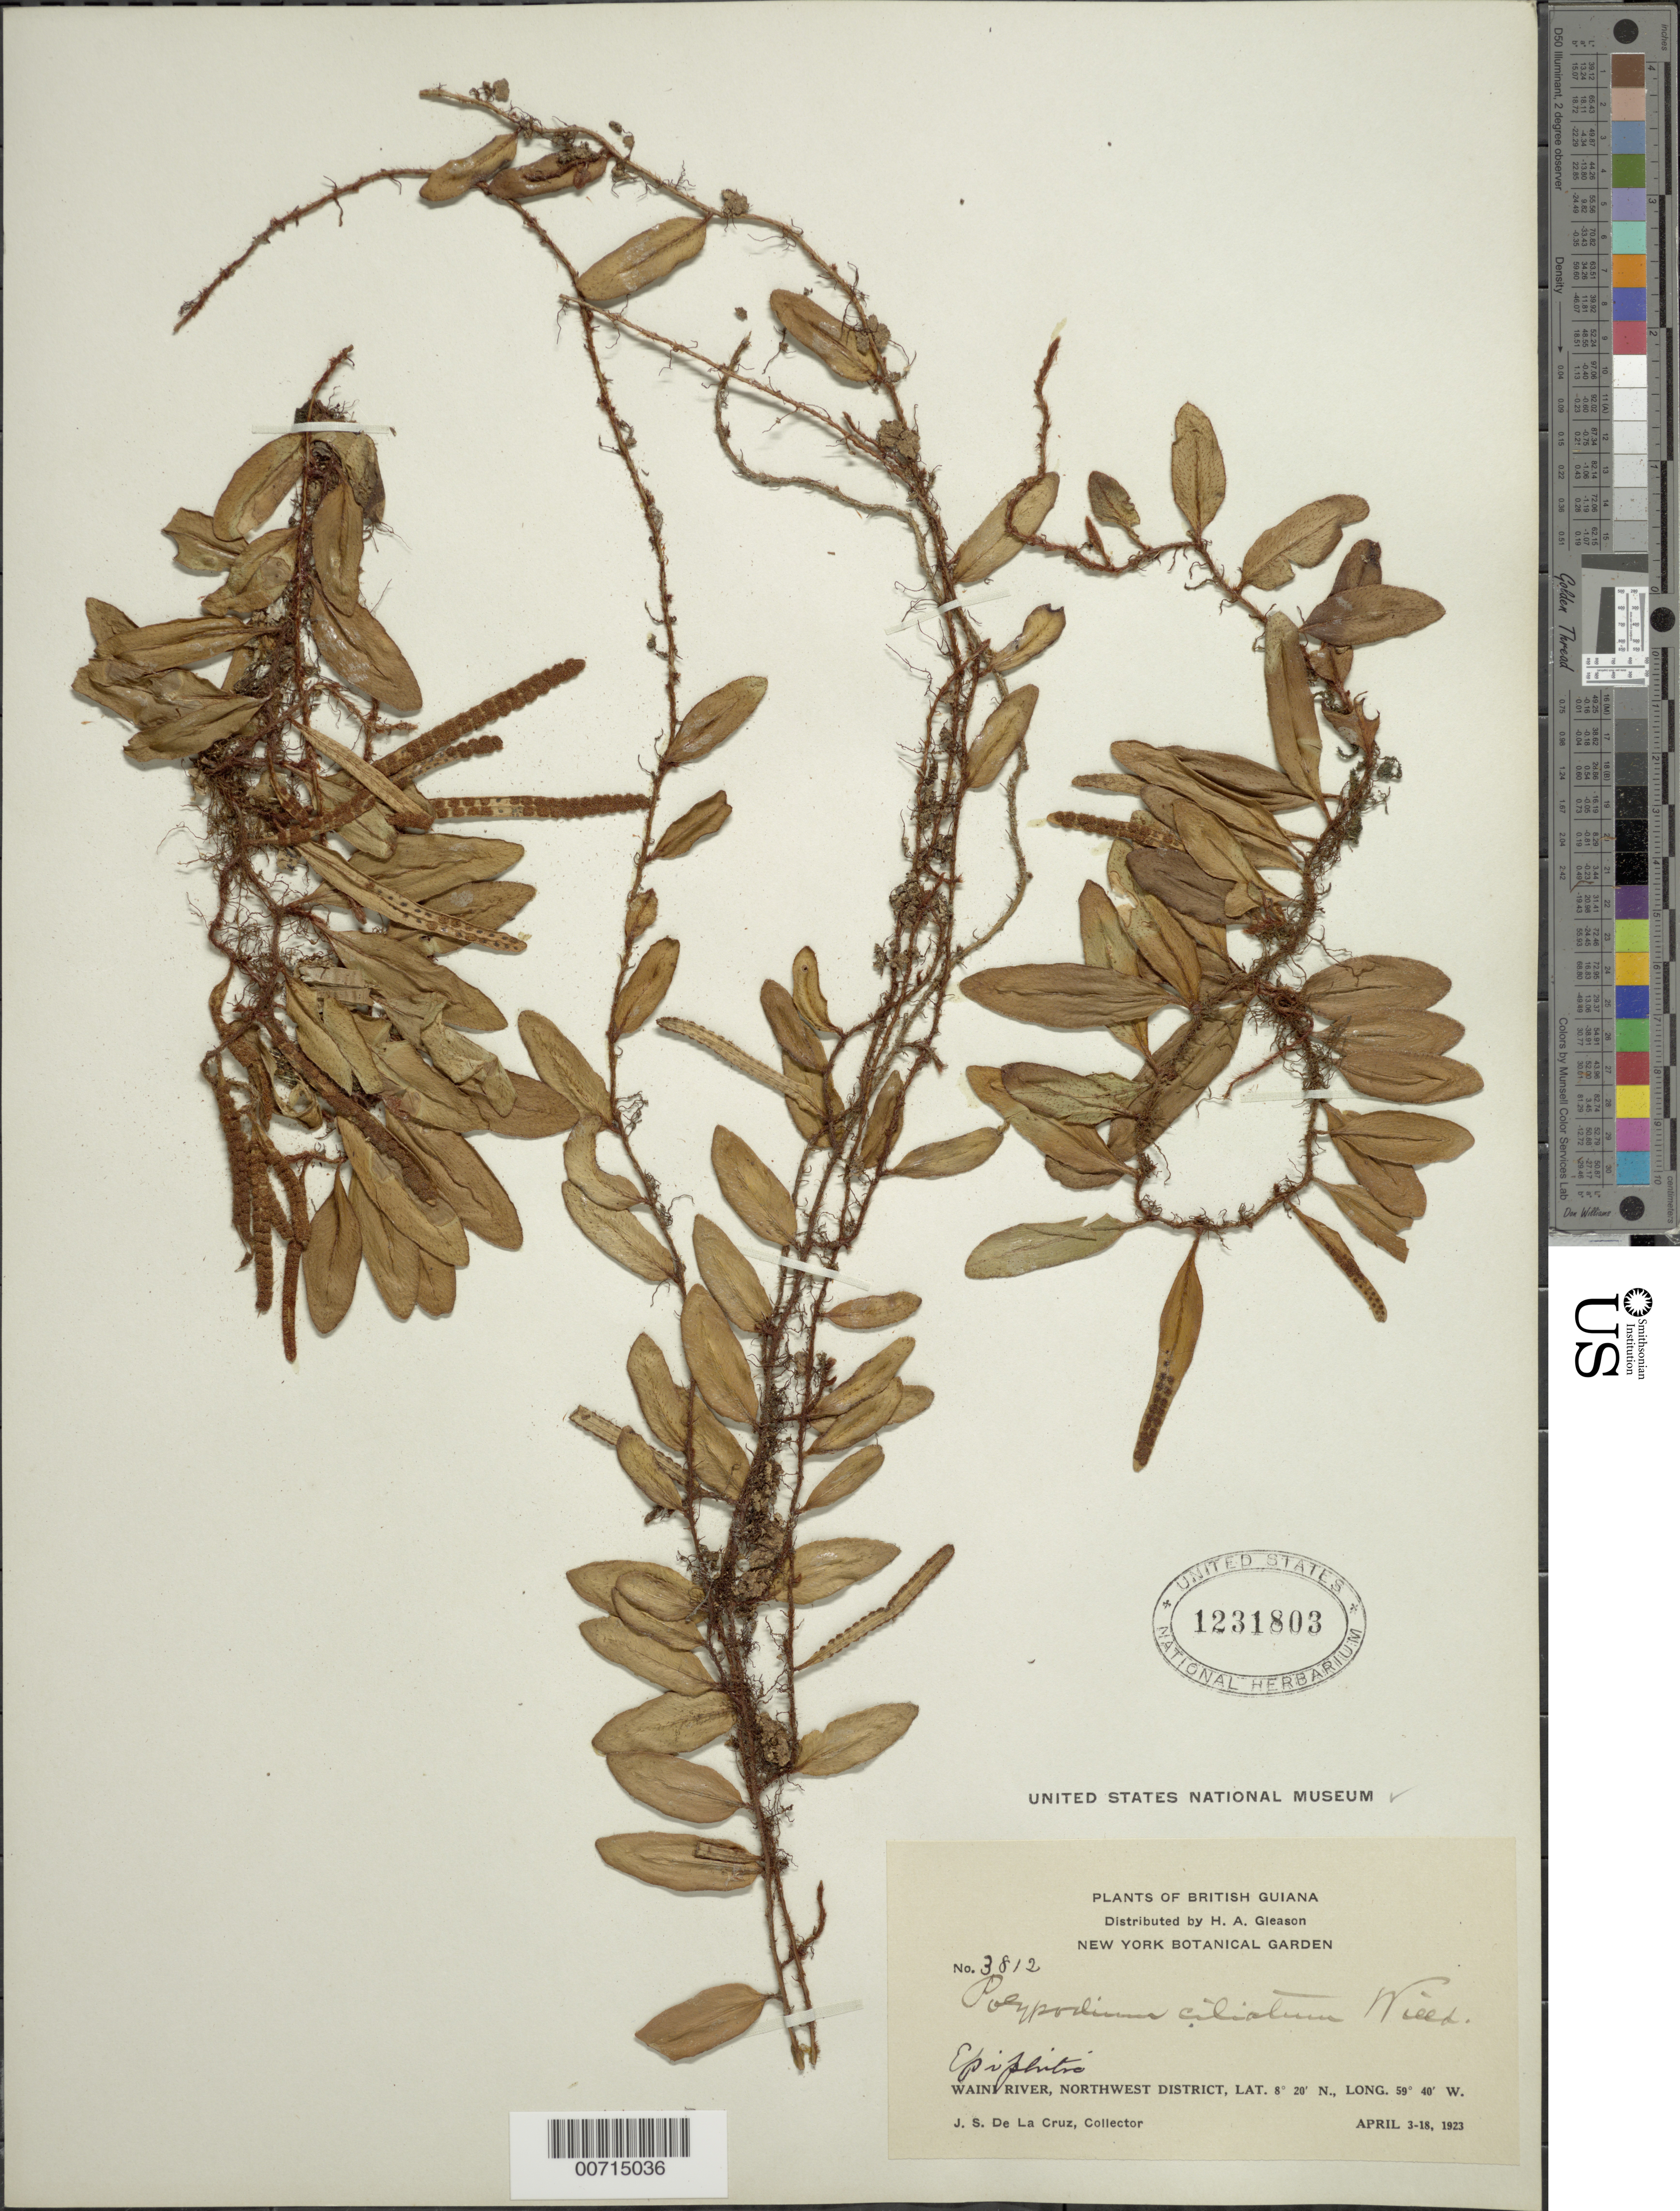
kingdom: Plantae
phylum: Tracheophyta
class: Polypodiopsida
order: Polypodiales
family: Polypodiaceae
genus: Microgramma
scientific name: Microgramma reptans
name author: (Cav.) A.R. Sm.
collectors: J. S. de la Cruz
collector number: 3812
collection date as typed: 3-Apr-23 to 18-Apr-23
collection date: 1923-04-03/1923-04-18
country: Guyana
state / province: Barima-Waini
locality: Waini R., NW District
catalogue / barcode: US 1231803